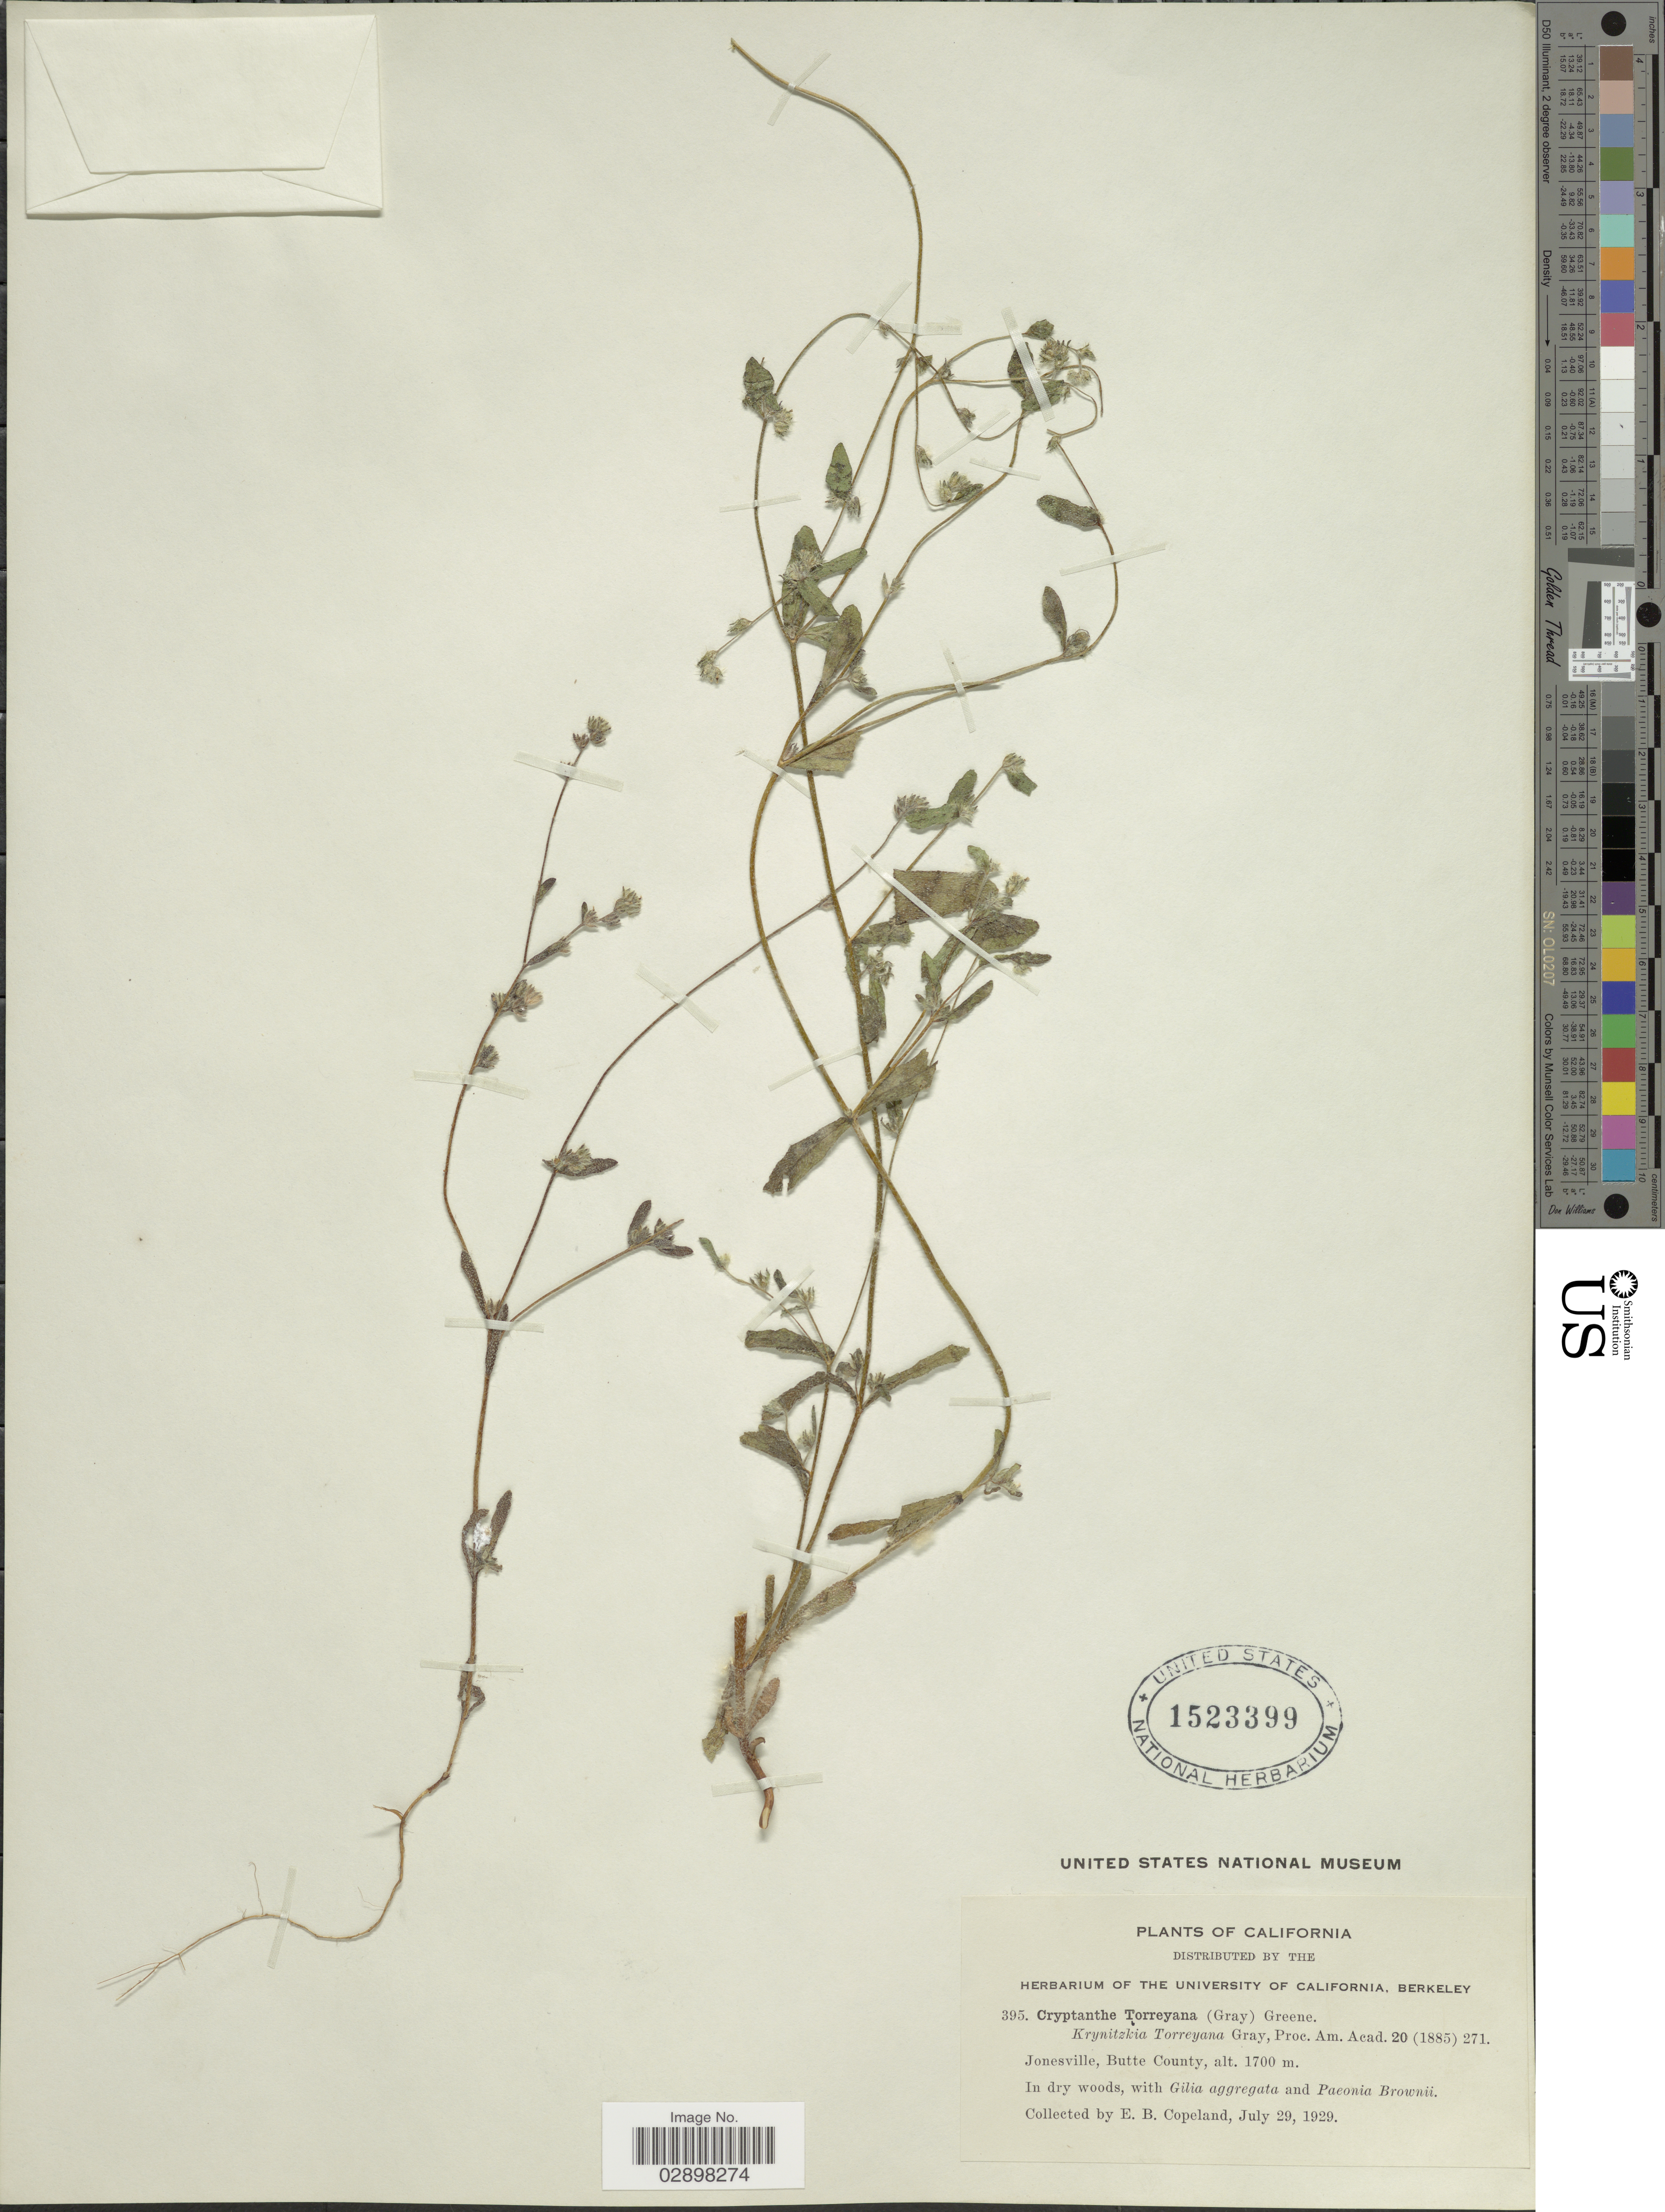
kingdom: Plantae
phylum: Tracheophyta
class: Magnoliopsida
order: Boraginales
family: Boraginaceae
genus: Cryptantha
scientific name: Cryptantha torreyana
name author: (A. Gray) S.W. Greene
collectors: E. B. Copeland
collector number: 395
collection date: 1929-07-29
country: United States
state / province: California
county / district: Butte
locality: Jonesville, Butte County.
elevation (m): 1700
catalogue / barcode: US 1523399